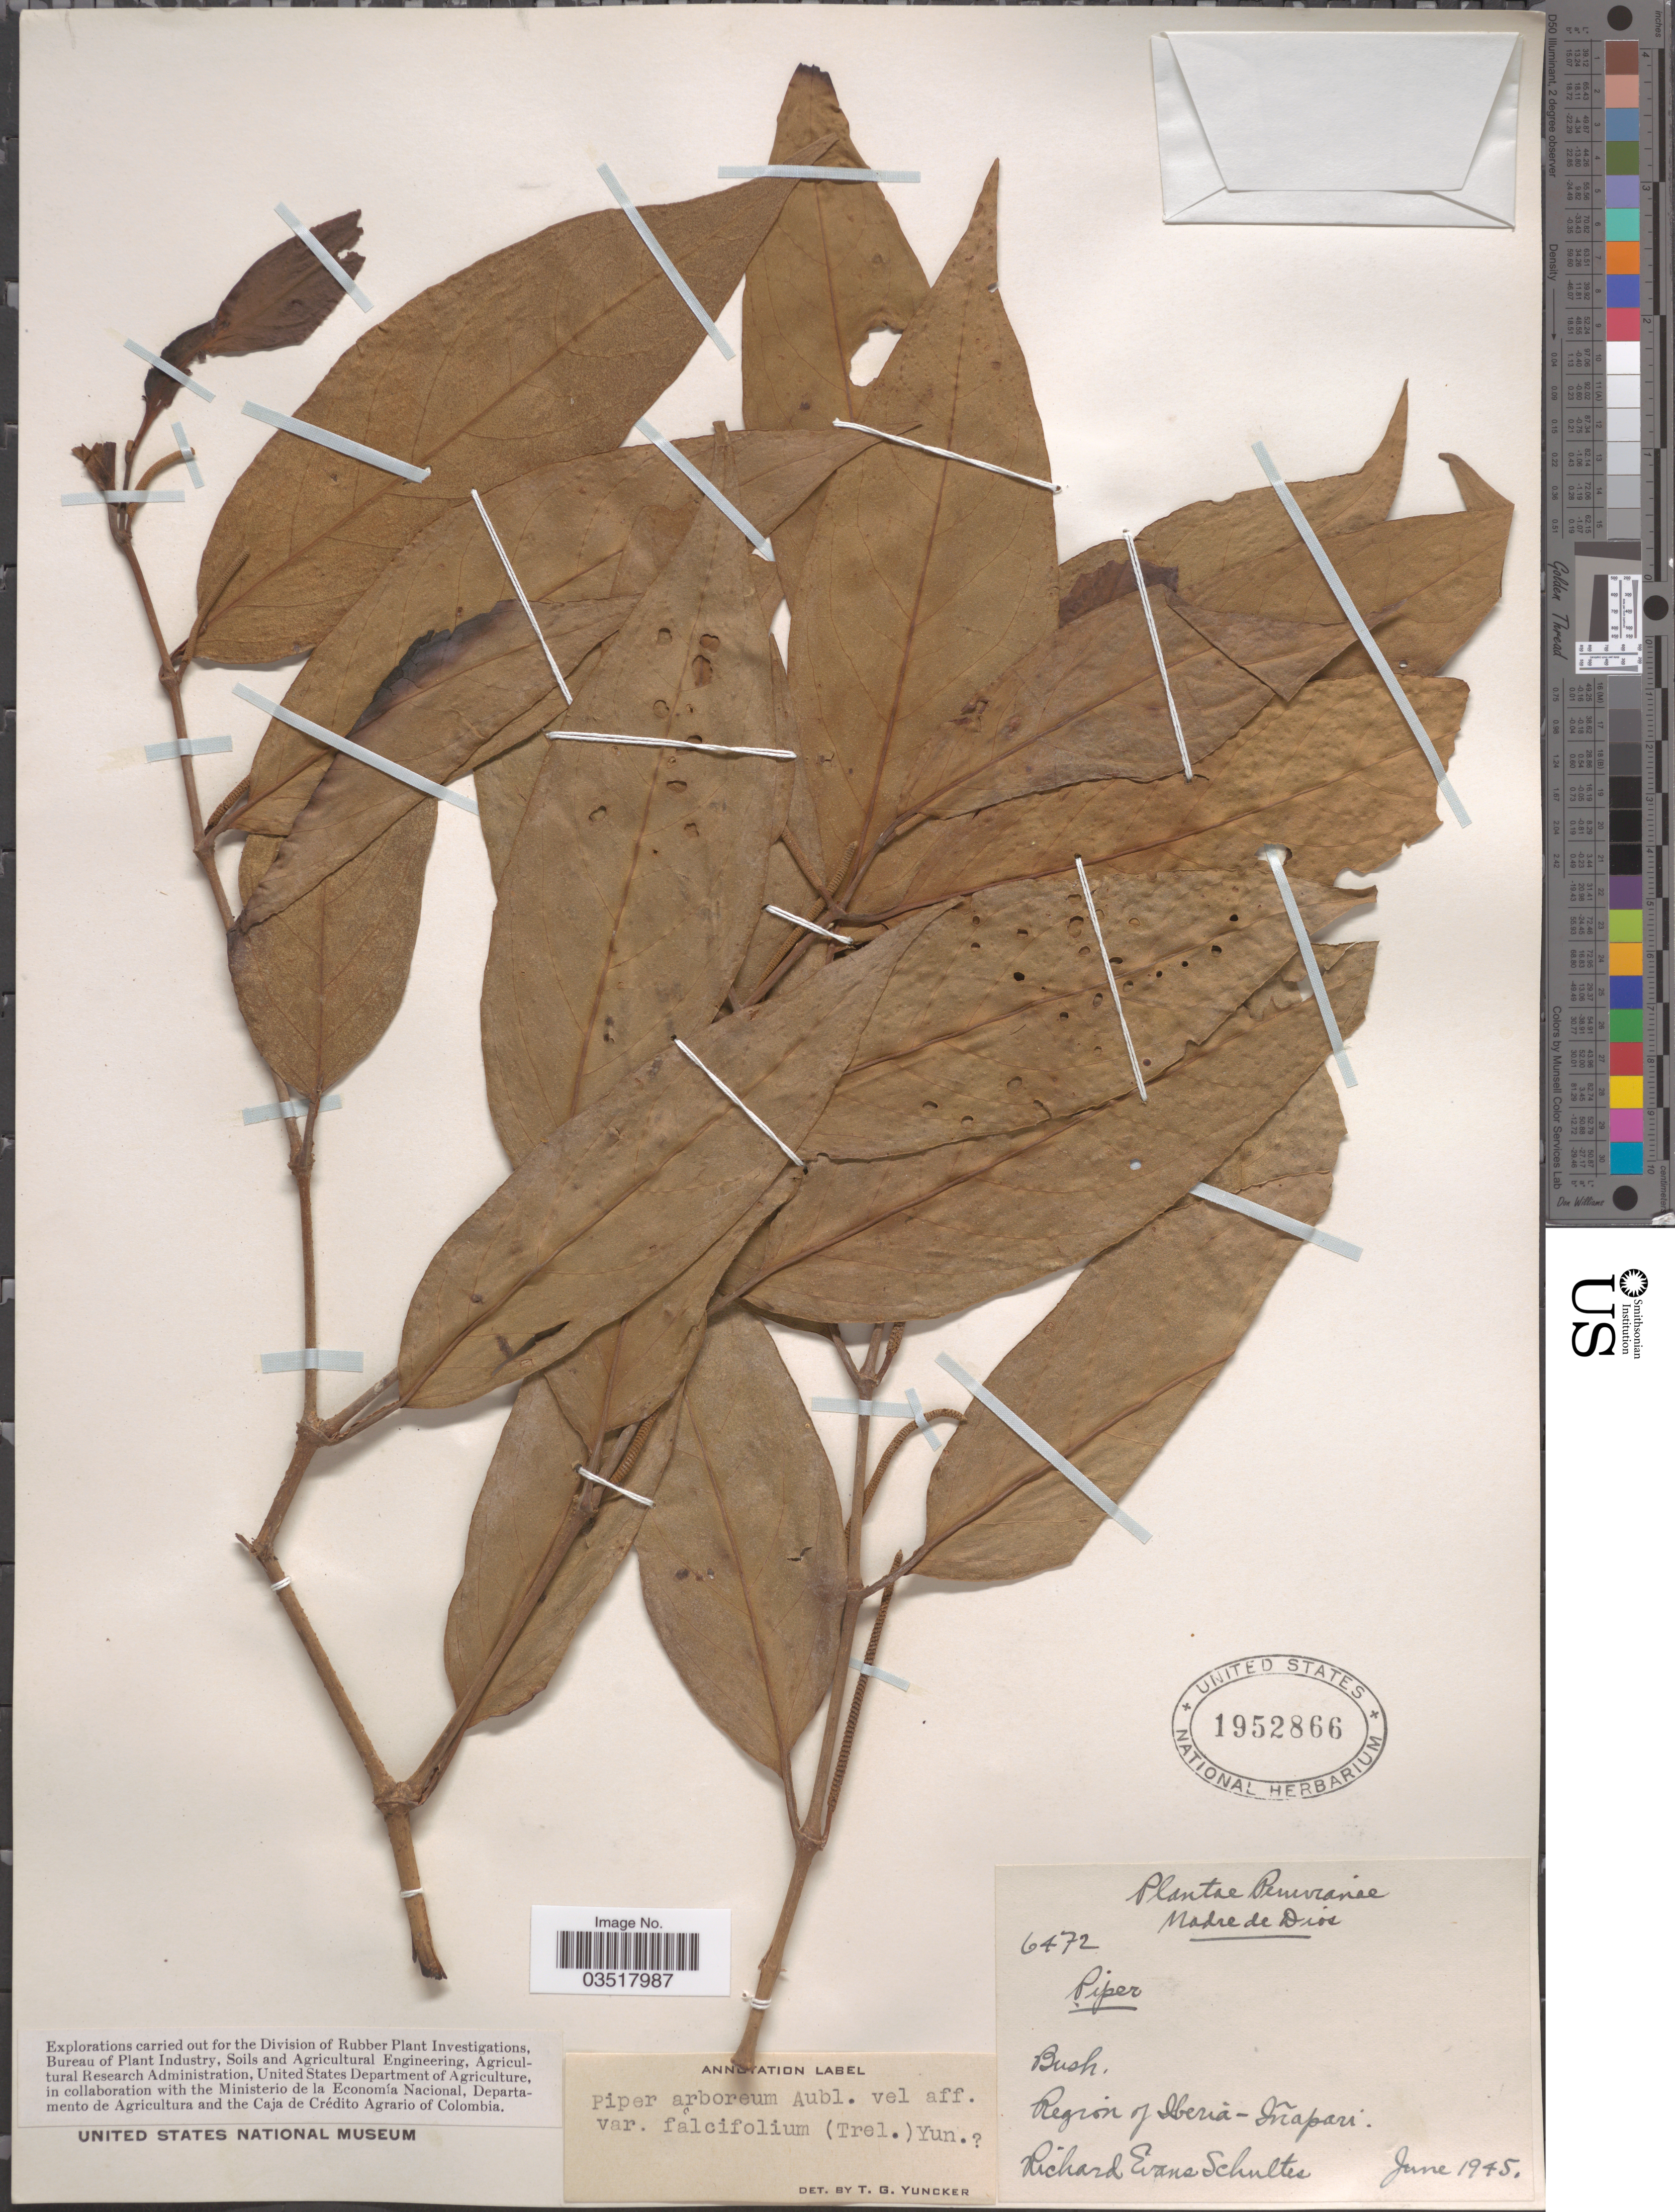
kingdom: Plantae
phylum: Tracheophyta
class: Magnoliopsida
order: Piperales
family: Piperaceae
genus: Piper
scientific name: Piper arboreum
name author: Aubl.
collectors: R. E. Schultes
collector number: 6472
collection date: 1945-06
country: Peru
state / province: Madre de Dios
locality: Region of Iberia-Iñapari.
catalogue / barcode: US 1952866